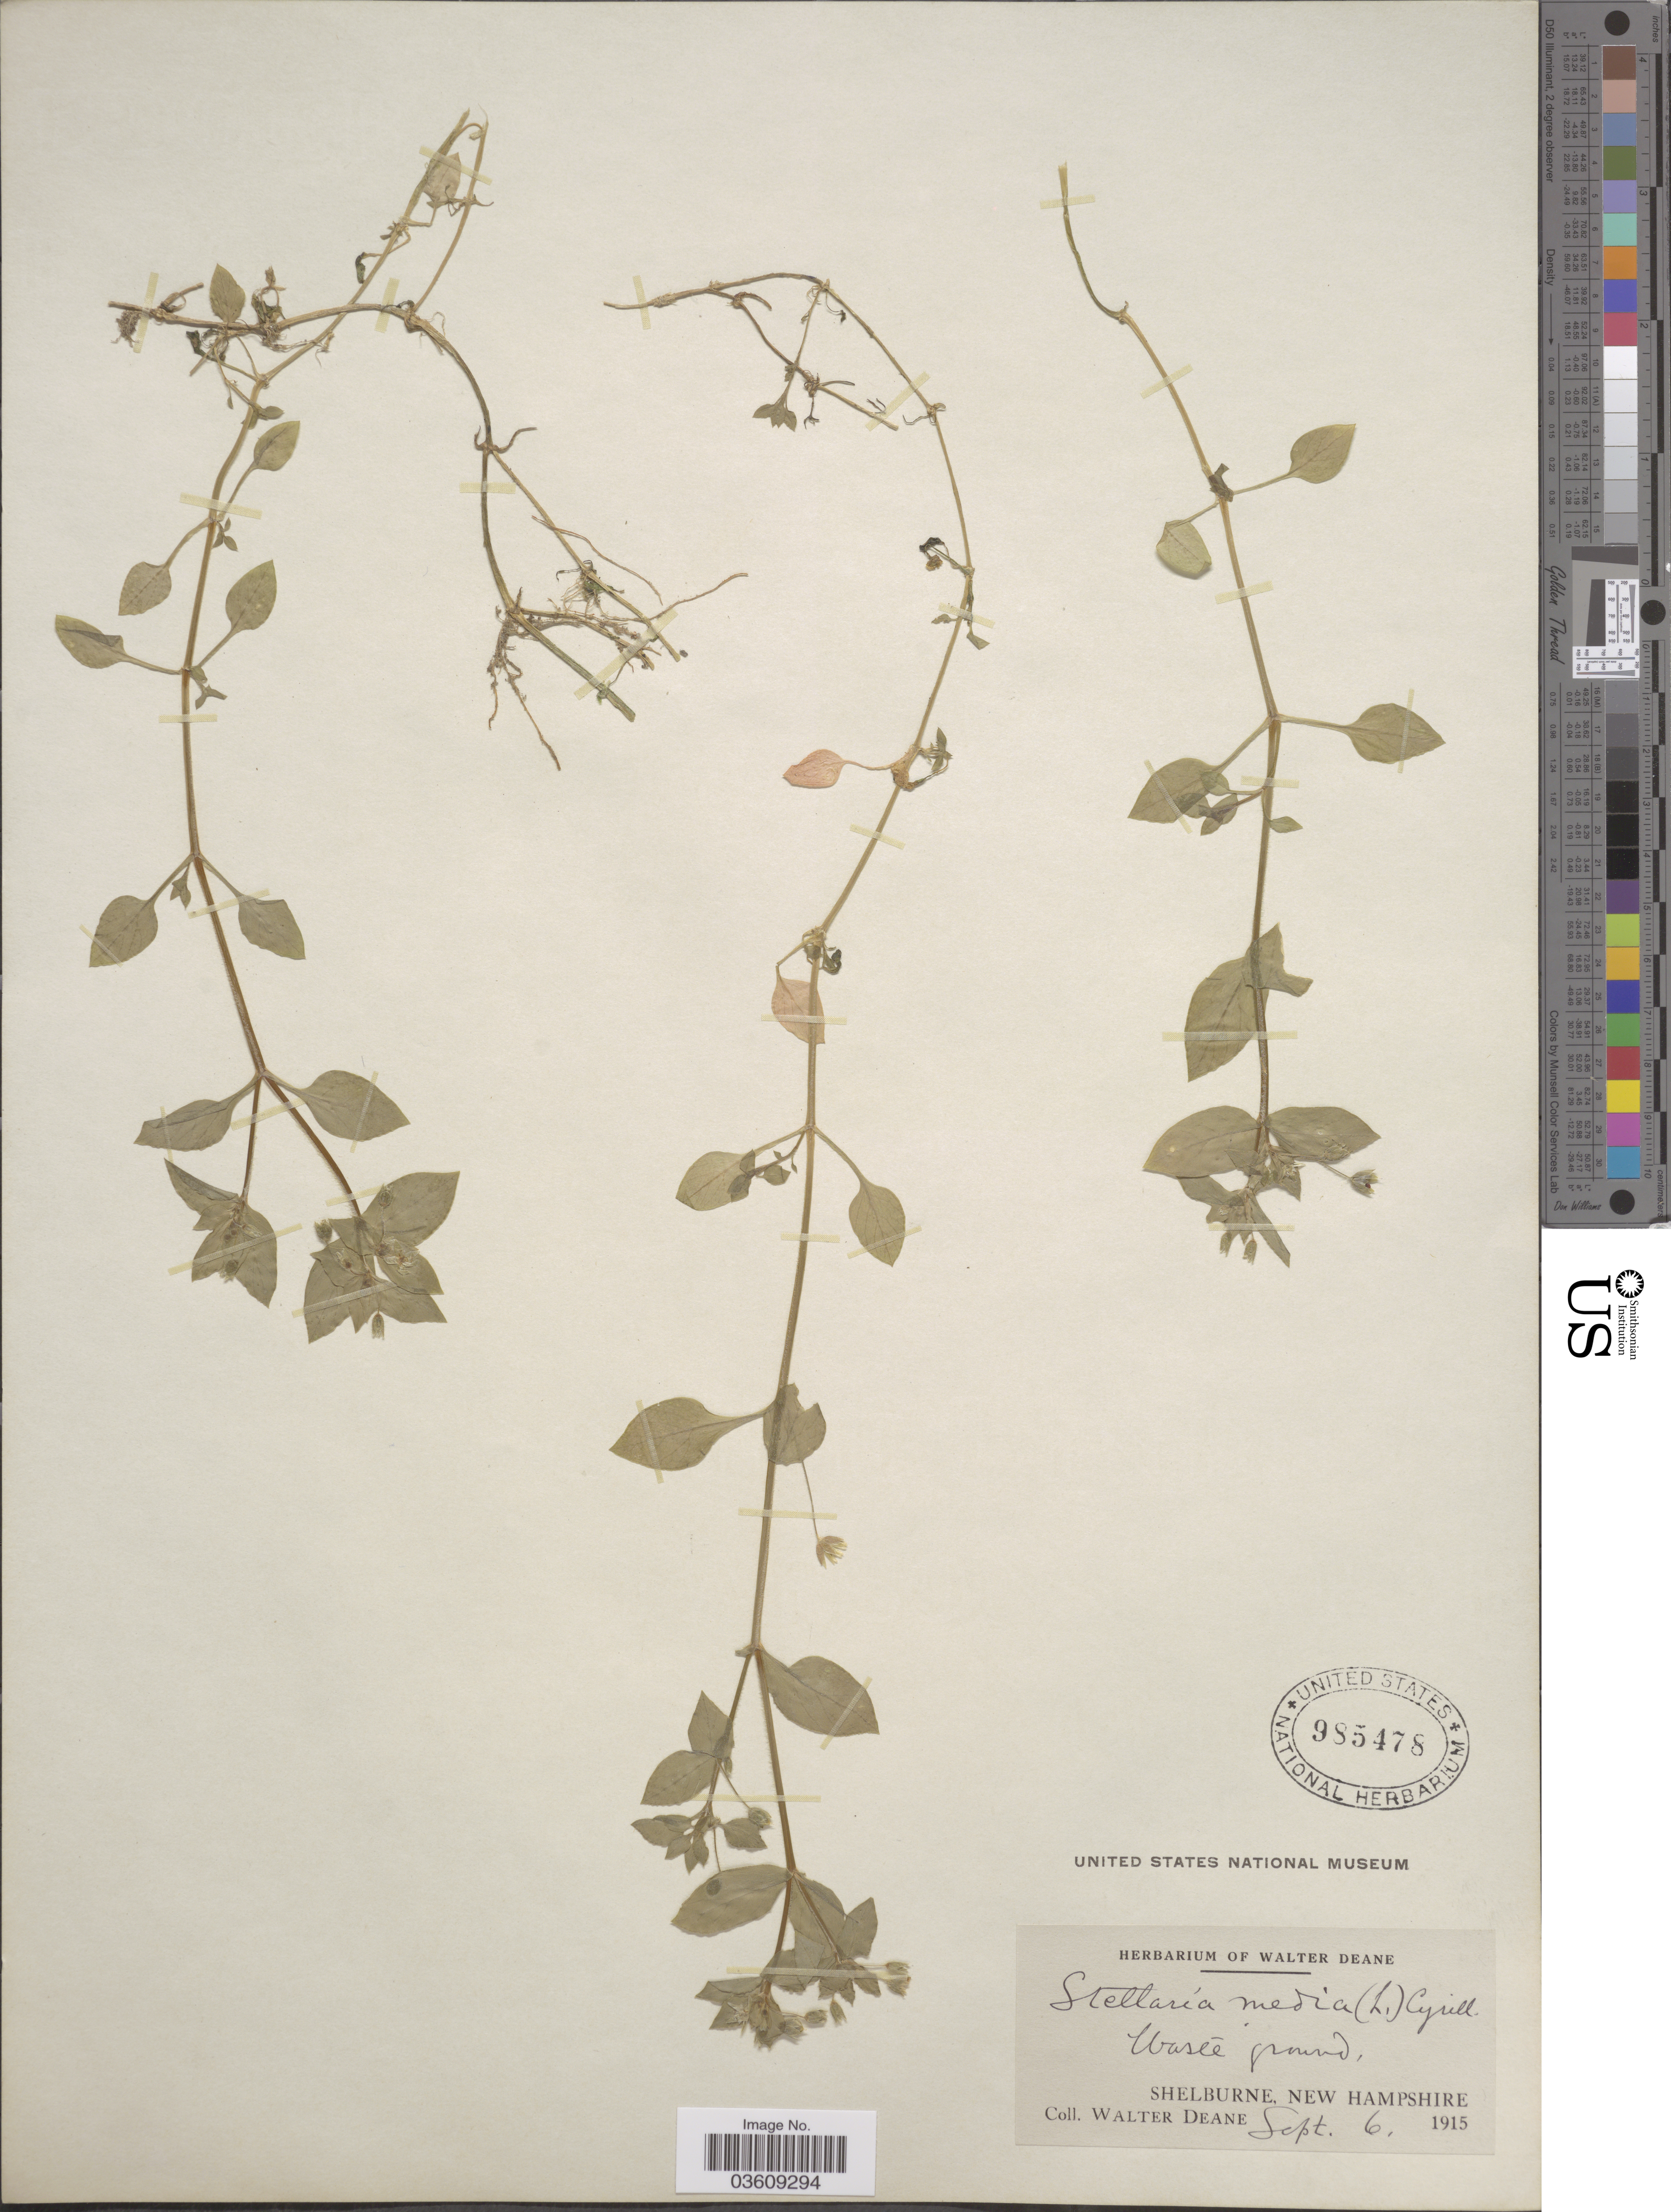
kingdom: Plantae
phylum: Tracheophyta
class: Magnoliopsida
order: Caryophyllales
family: Caryophyllaceae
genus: Stellaria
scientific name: Stellaria media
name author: (L.) Vill.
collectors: W. Deane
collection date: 1915-09-06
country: United States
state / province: New Hampshire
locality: Waste ground, Shelburne.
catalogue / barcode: US 985478